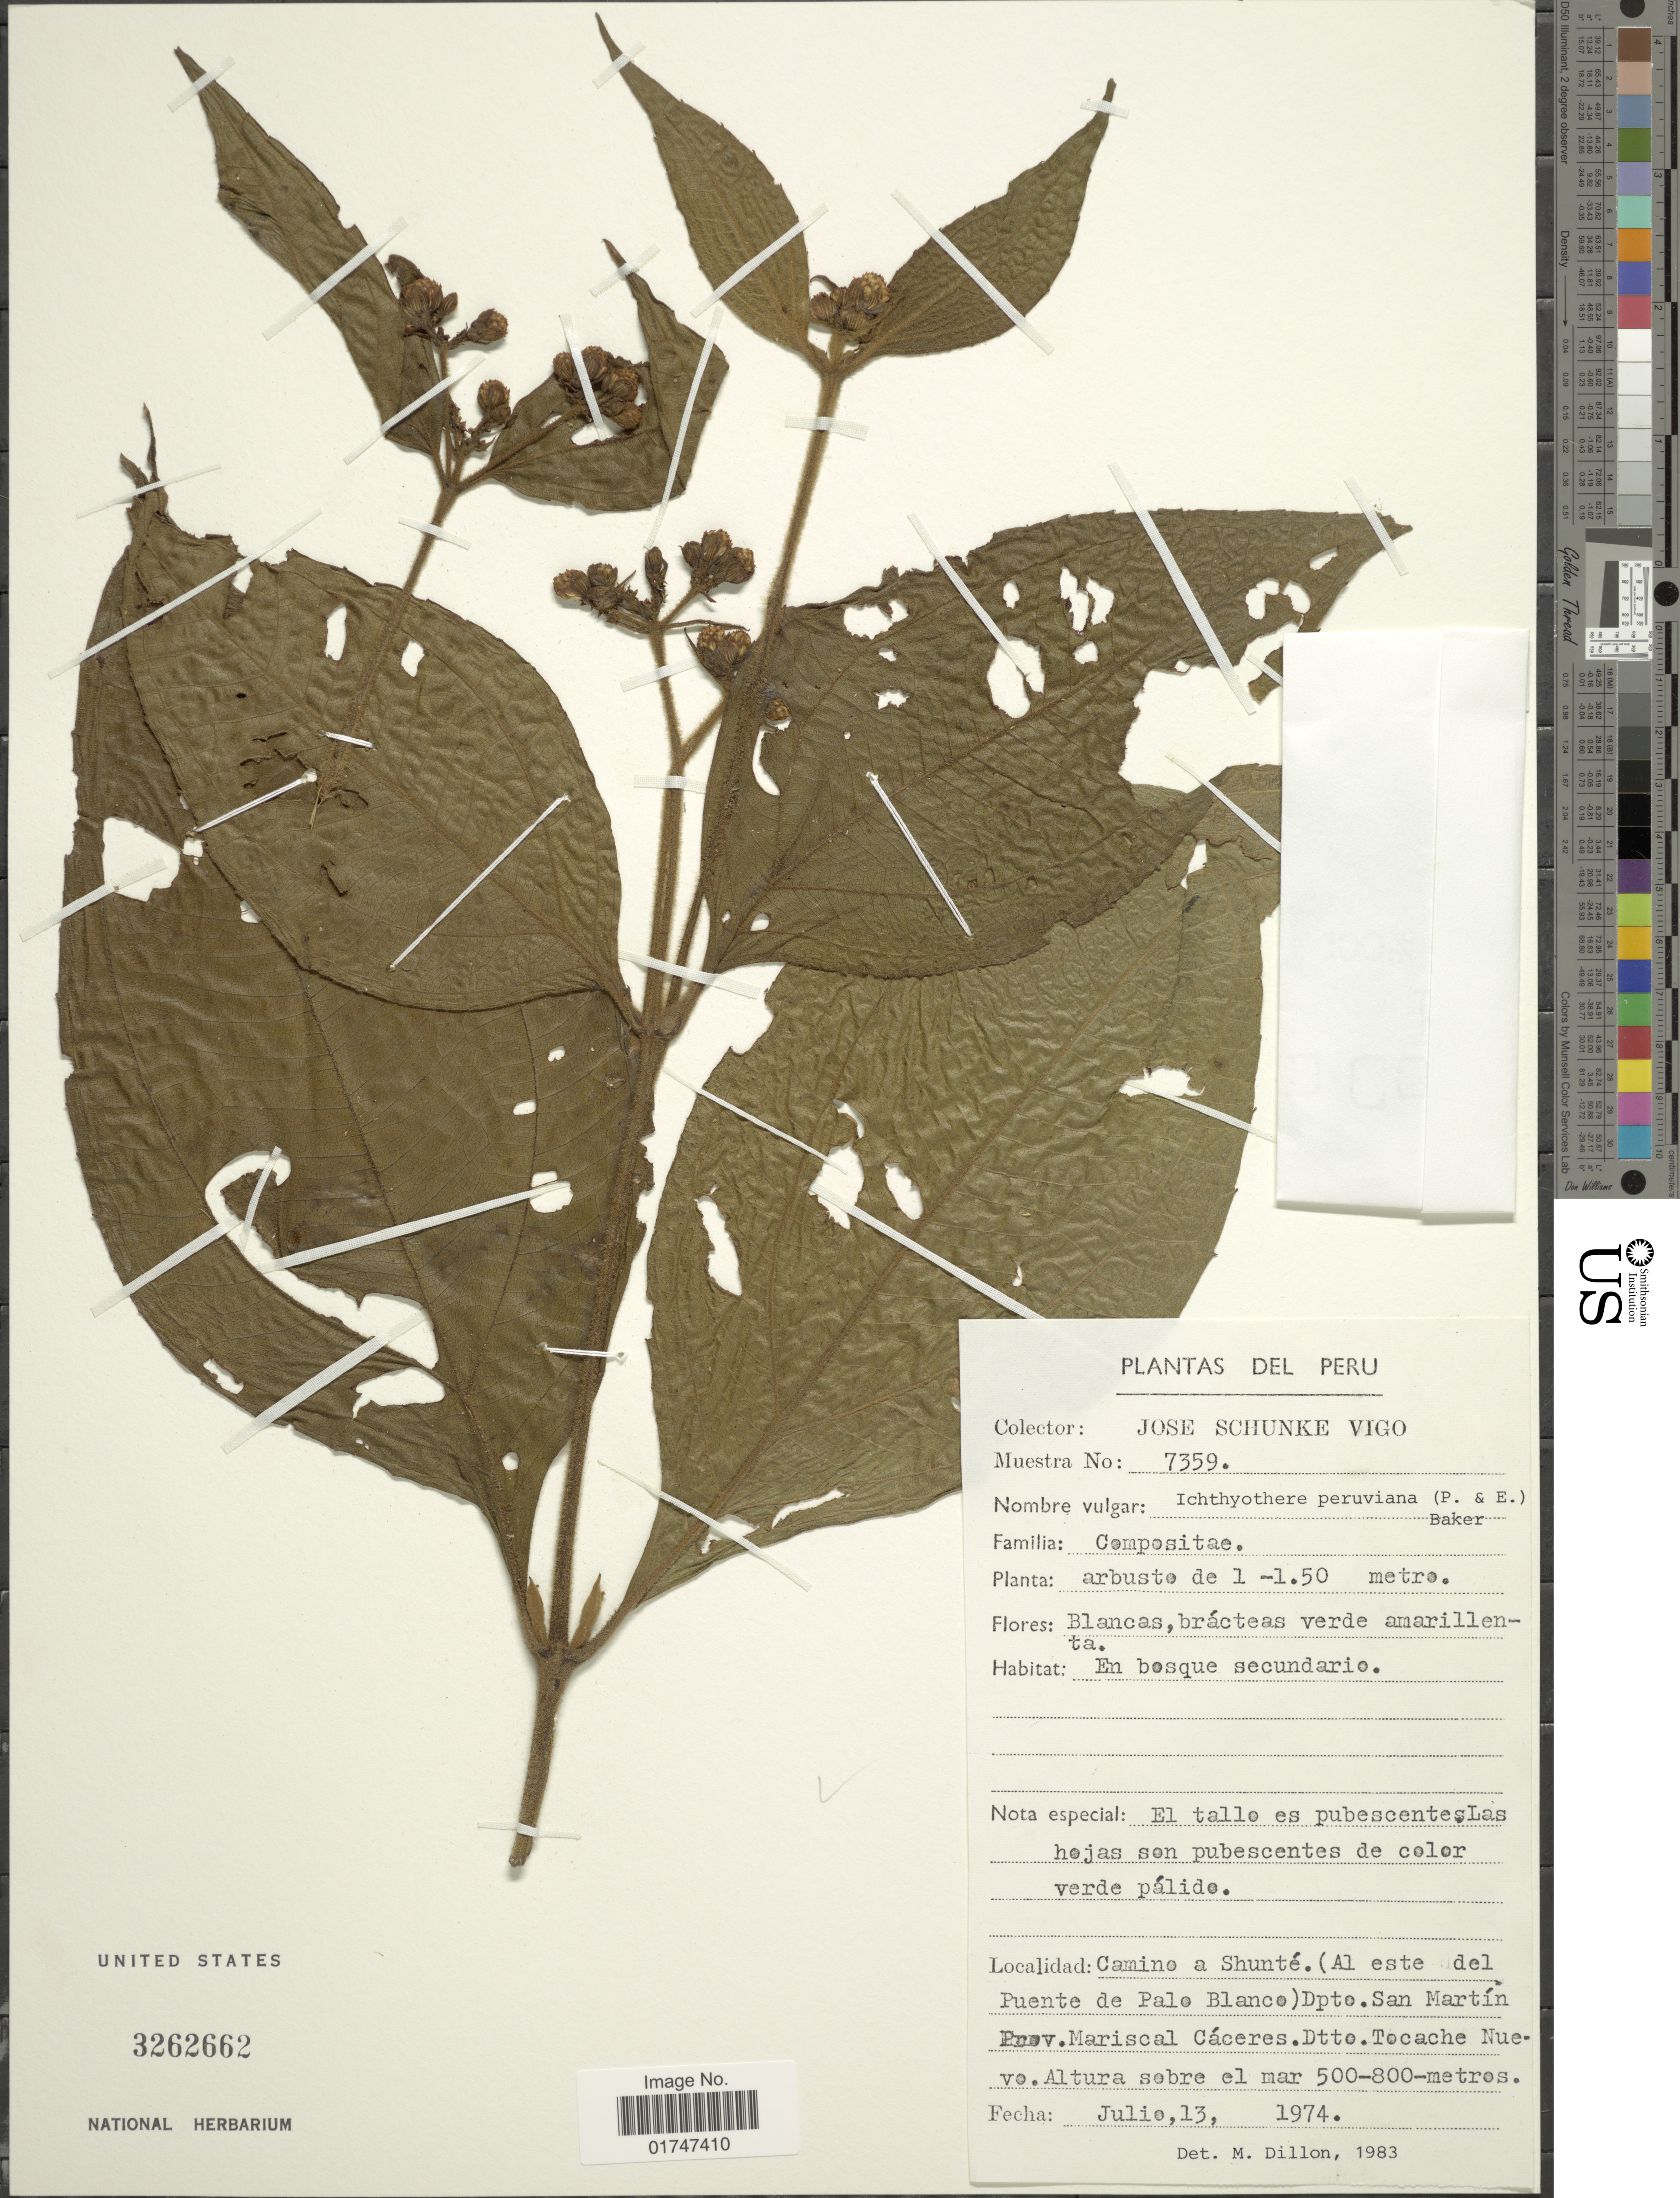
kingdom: Plantae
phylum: Tracheophyta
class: Magnoliopsida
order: Asterales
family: Asteraceae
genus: Ichthyothere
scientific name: Ichthyothere peruviana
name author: Baker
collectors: J. Schunke Vigo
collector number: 7359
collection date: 1974-07-13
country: Peru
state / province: San Martín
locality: Camino a Shunté. (Al este del Punete de Palo Blanco) Dpto. San Martín Prov. Mariscal Cáceres. Dtto. Tocache Nuevo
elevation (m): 500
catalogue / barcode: US 3262662